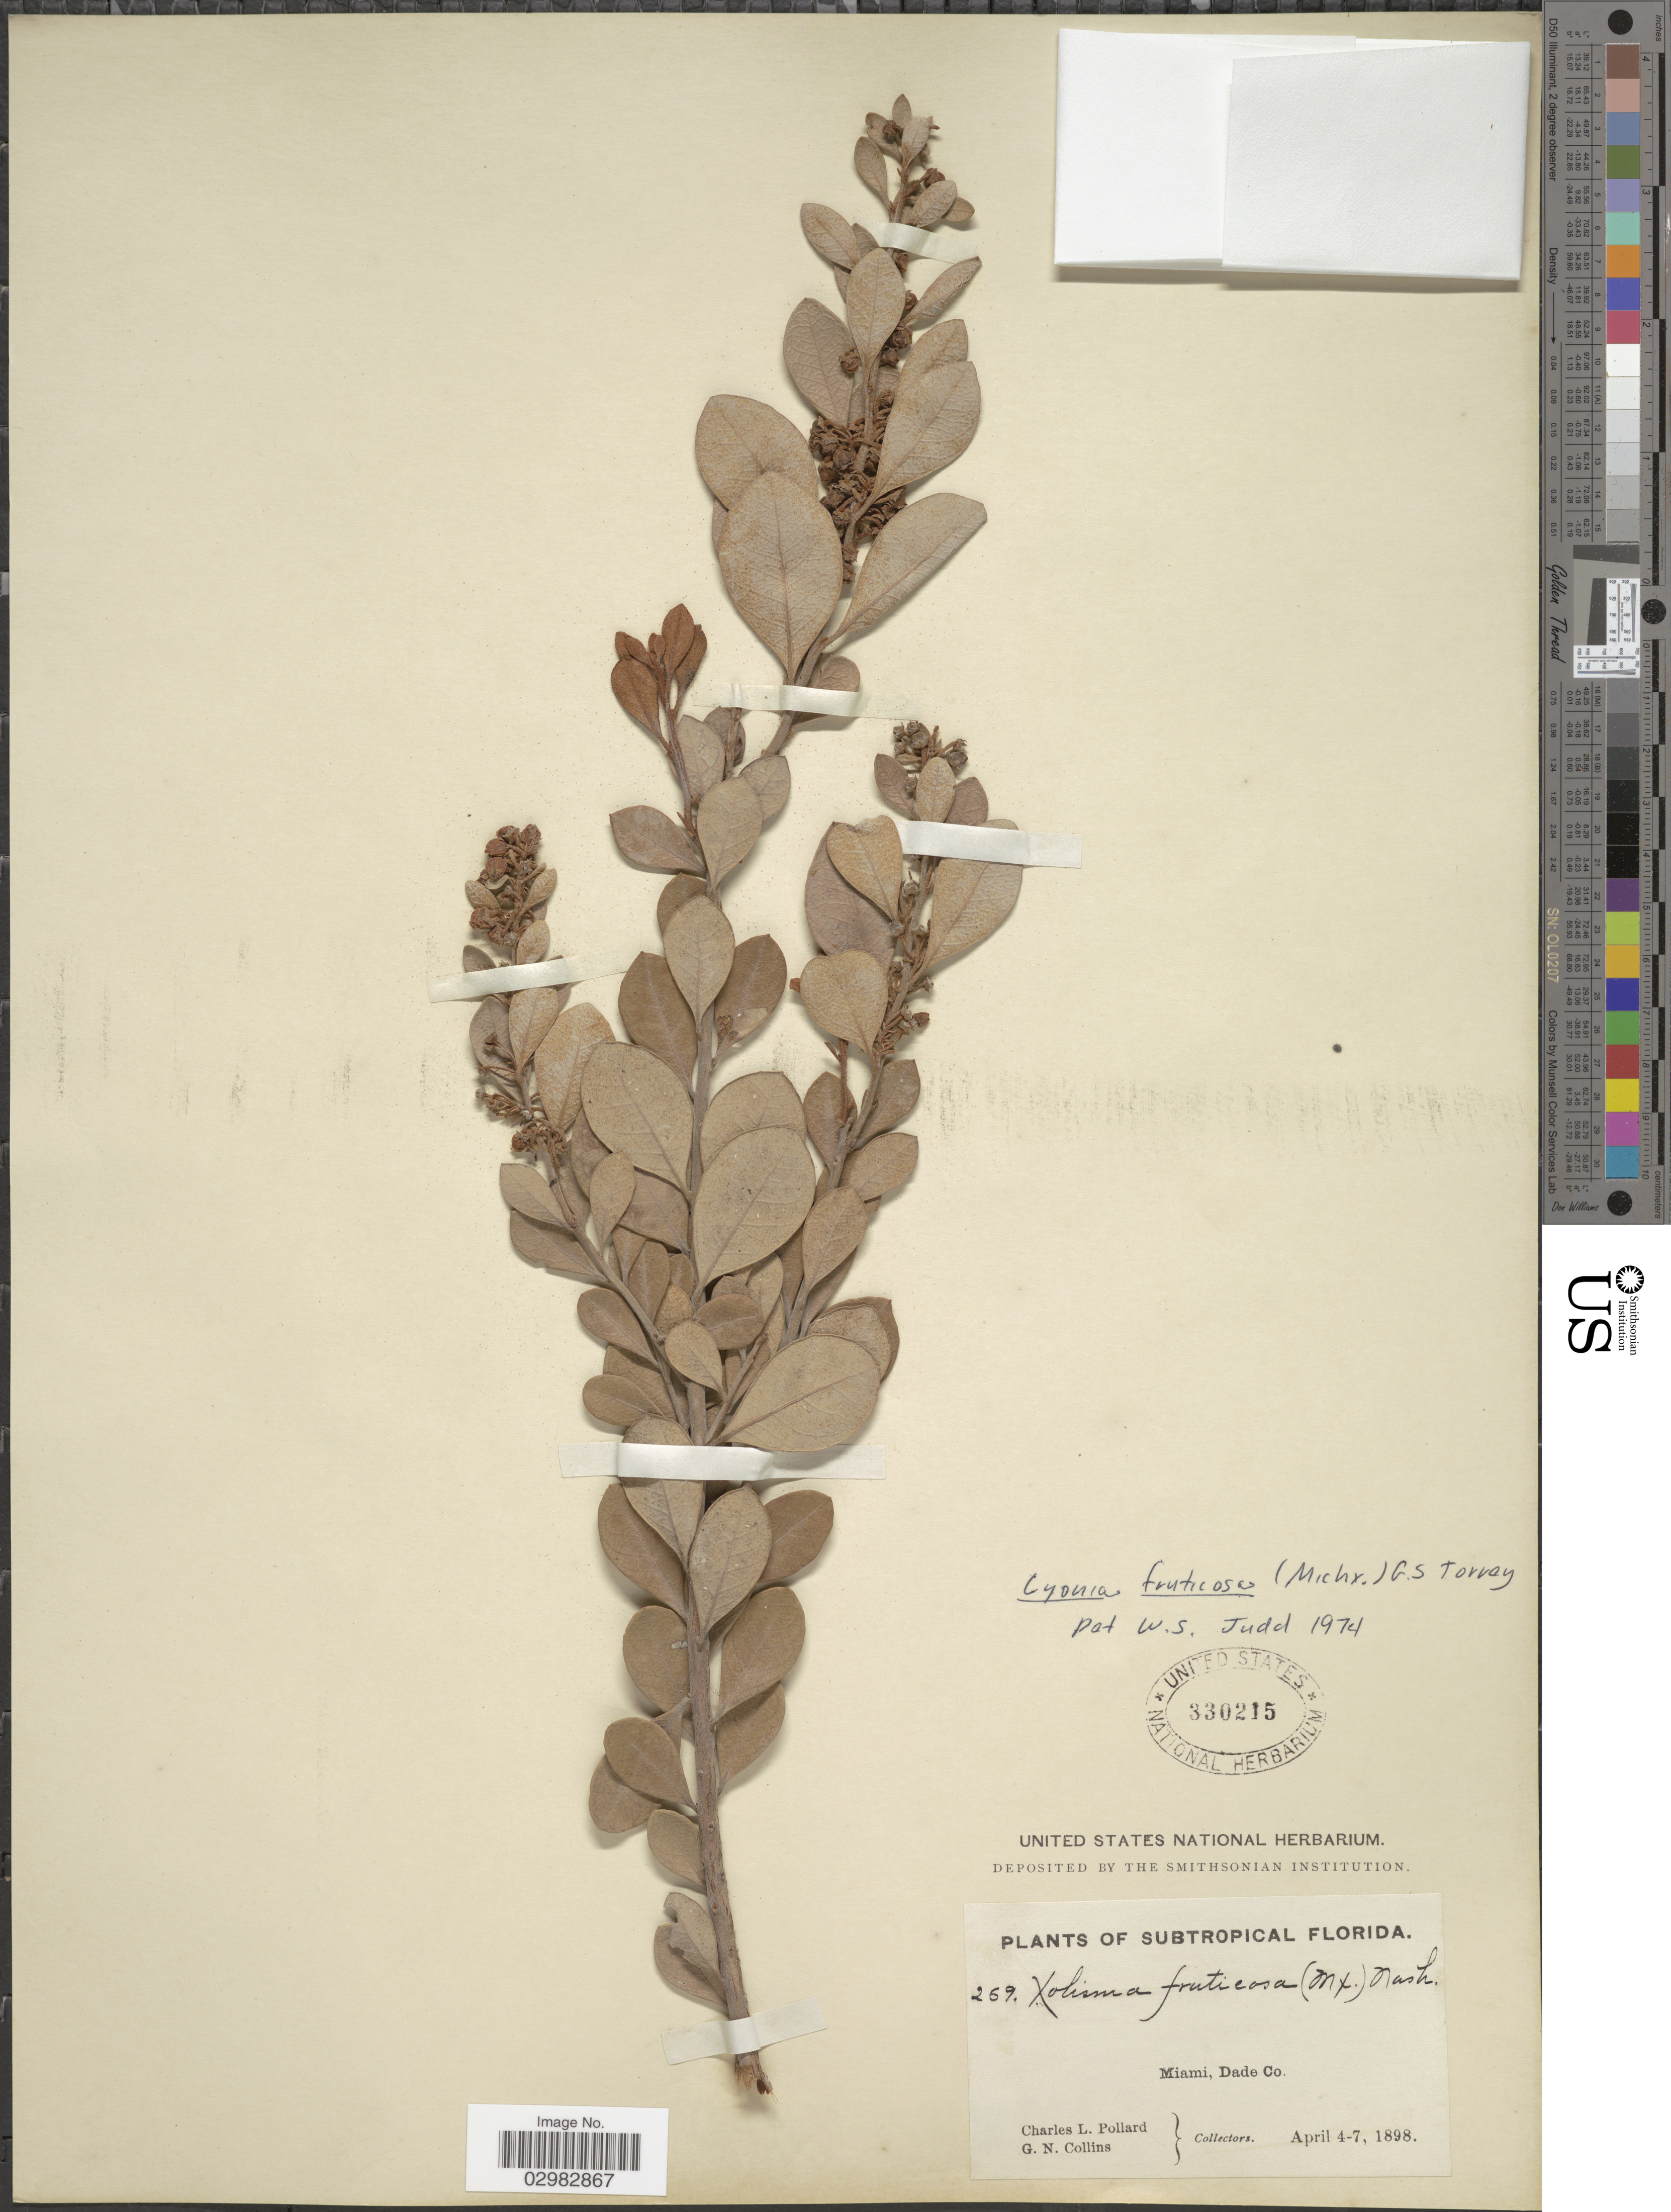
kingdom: Plantae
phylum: Tracheophyta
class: Magnoliopsida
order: Ericales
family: Ericaceae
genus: Lyonia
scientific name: Lyonia fruticosa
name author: (Michx.) G.S. Torr.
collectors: C. L. Pollard & G. Collins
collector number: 269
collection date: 1898-04-04/1898-04-07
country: United States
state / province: Florida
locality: Subtropical Florida, Miami, Dade Co.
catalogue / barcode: US 330215